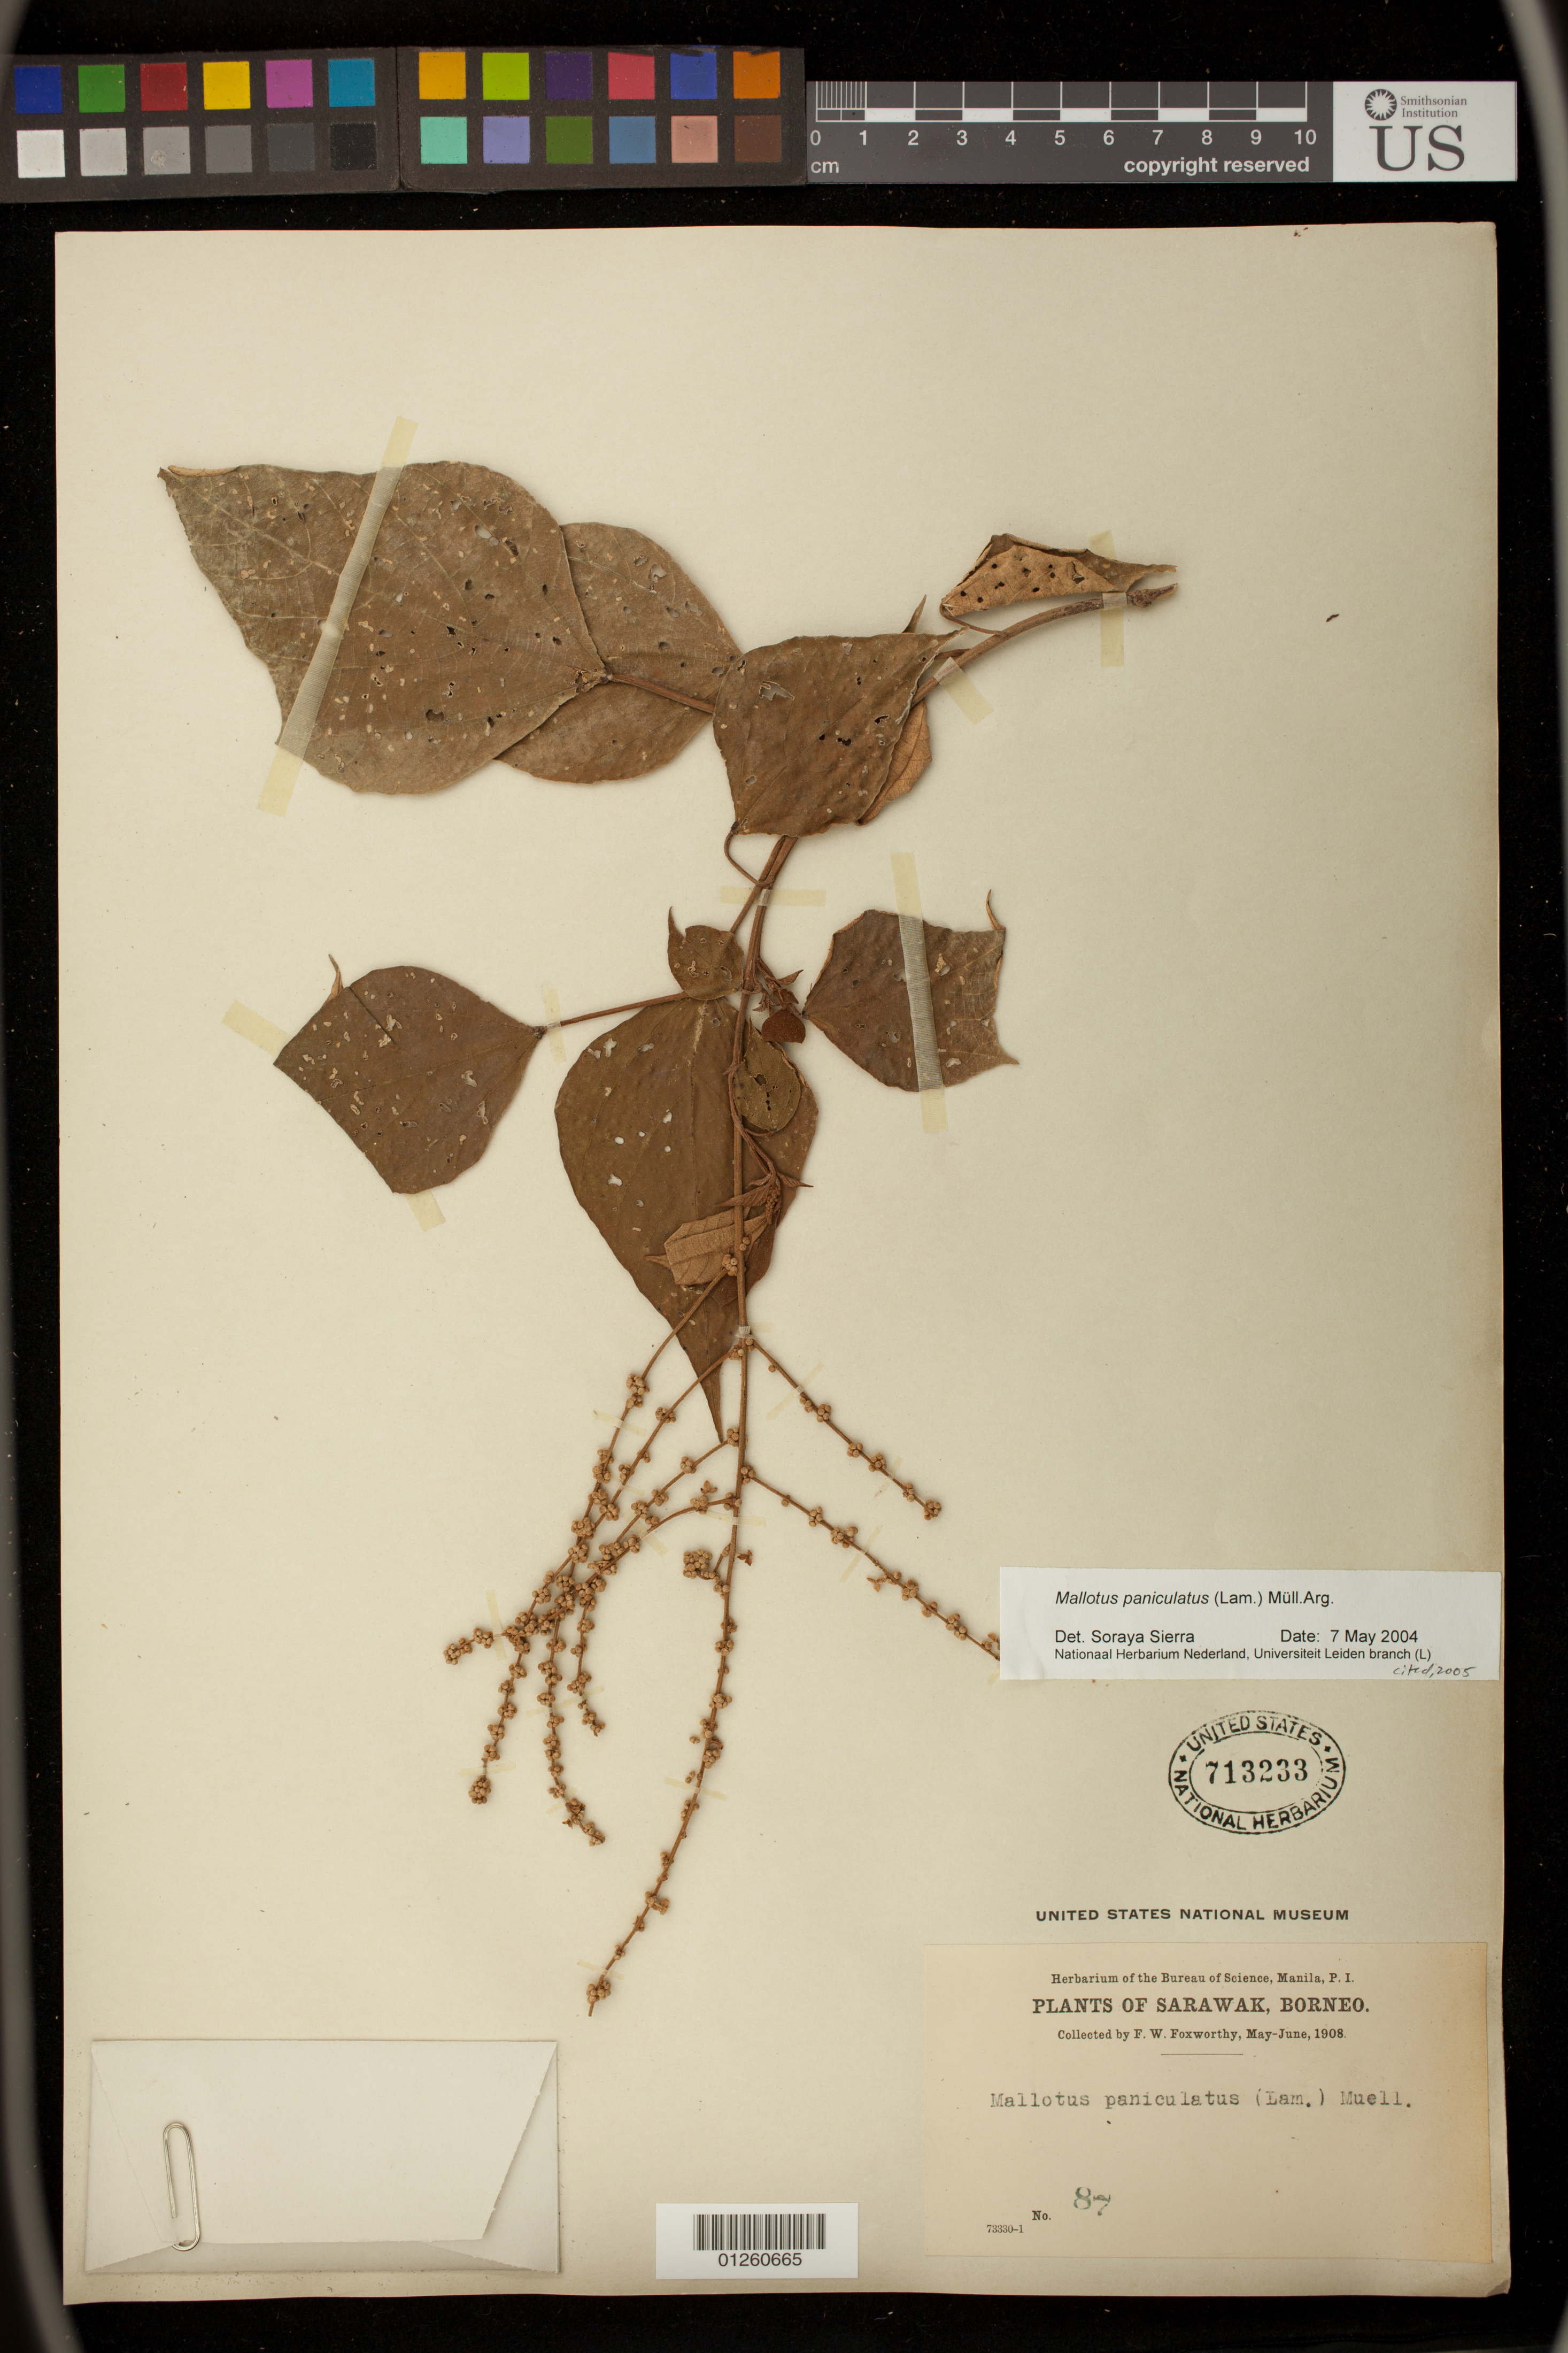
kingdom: Plantae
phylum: Tracheophyta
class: Magnoliopsida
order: Malpighiales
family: Euphorbiaceae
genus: Mallotus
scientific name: Mallotus paniculatus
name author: (Lam.) Müll. Arg.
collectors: F. W. Foxworthy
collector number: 87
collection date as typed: May 1908 to -- Jun 1908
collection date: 1908-05/1908-06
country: Malaysia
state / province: Sarawak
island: Borneo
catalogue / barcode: US 713233